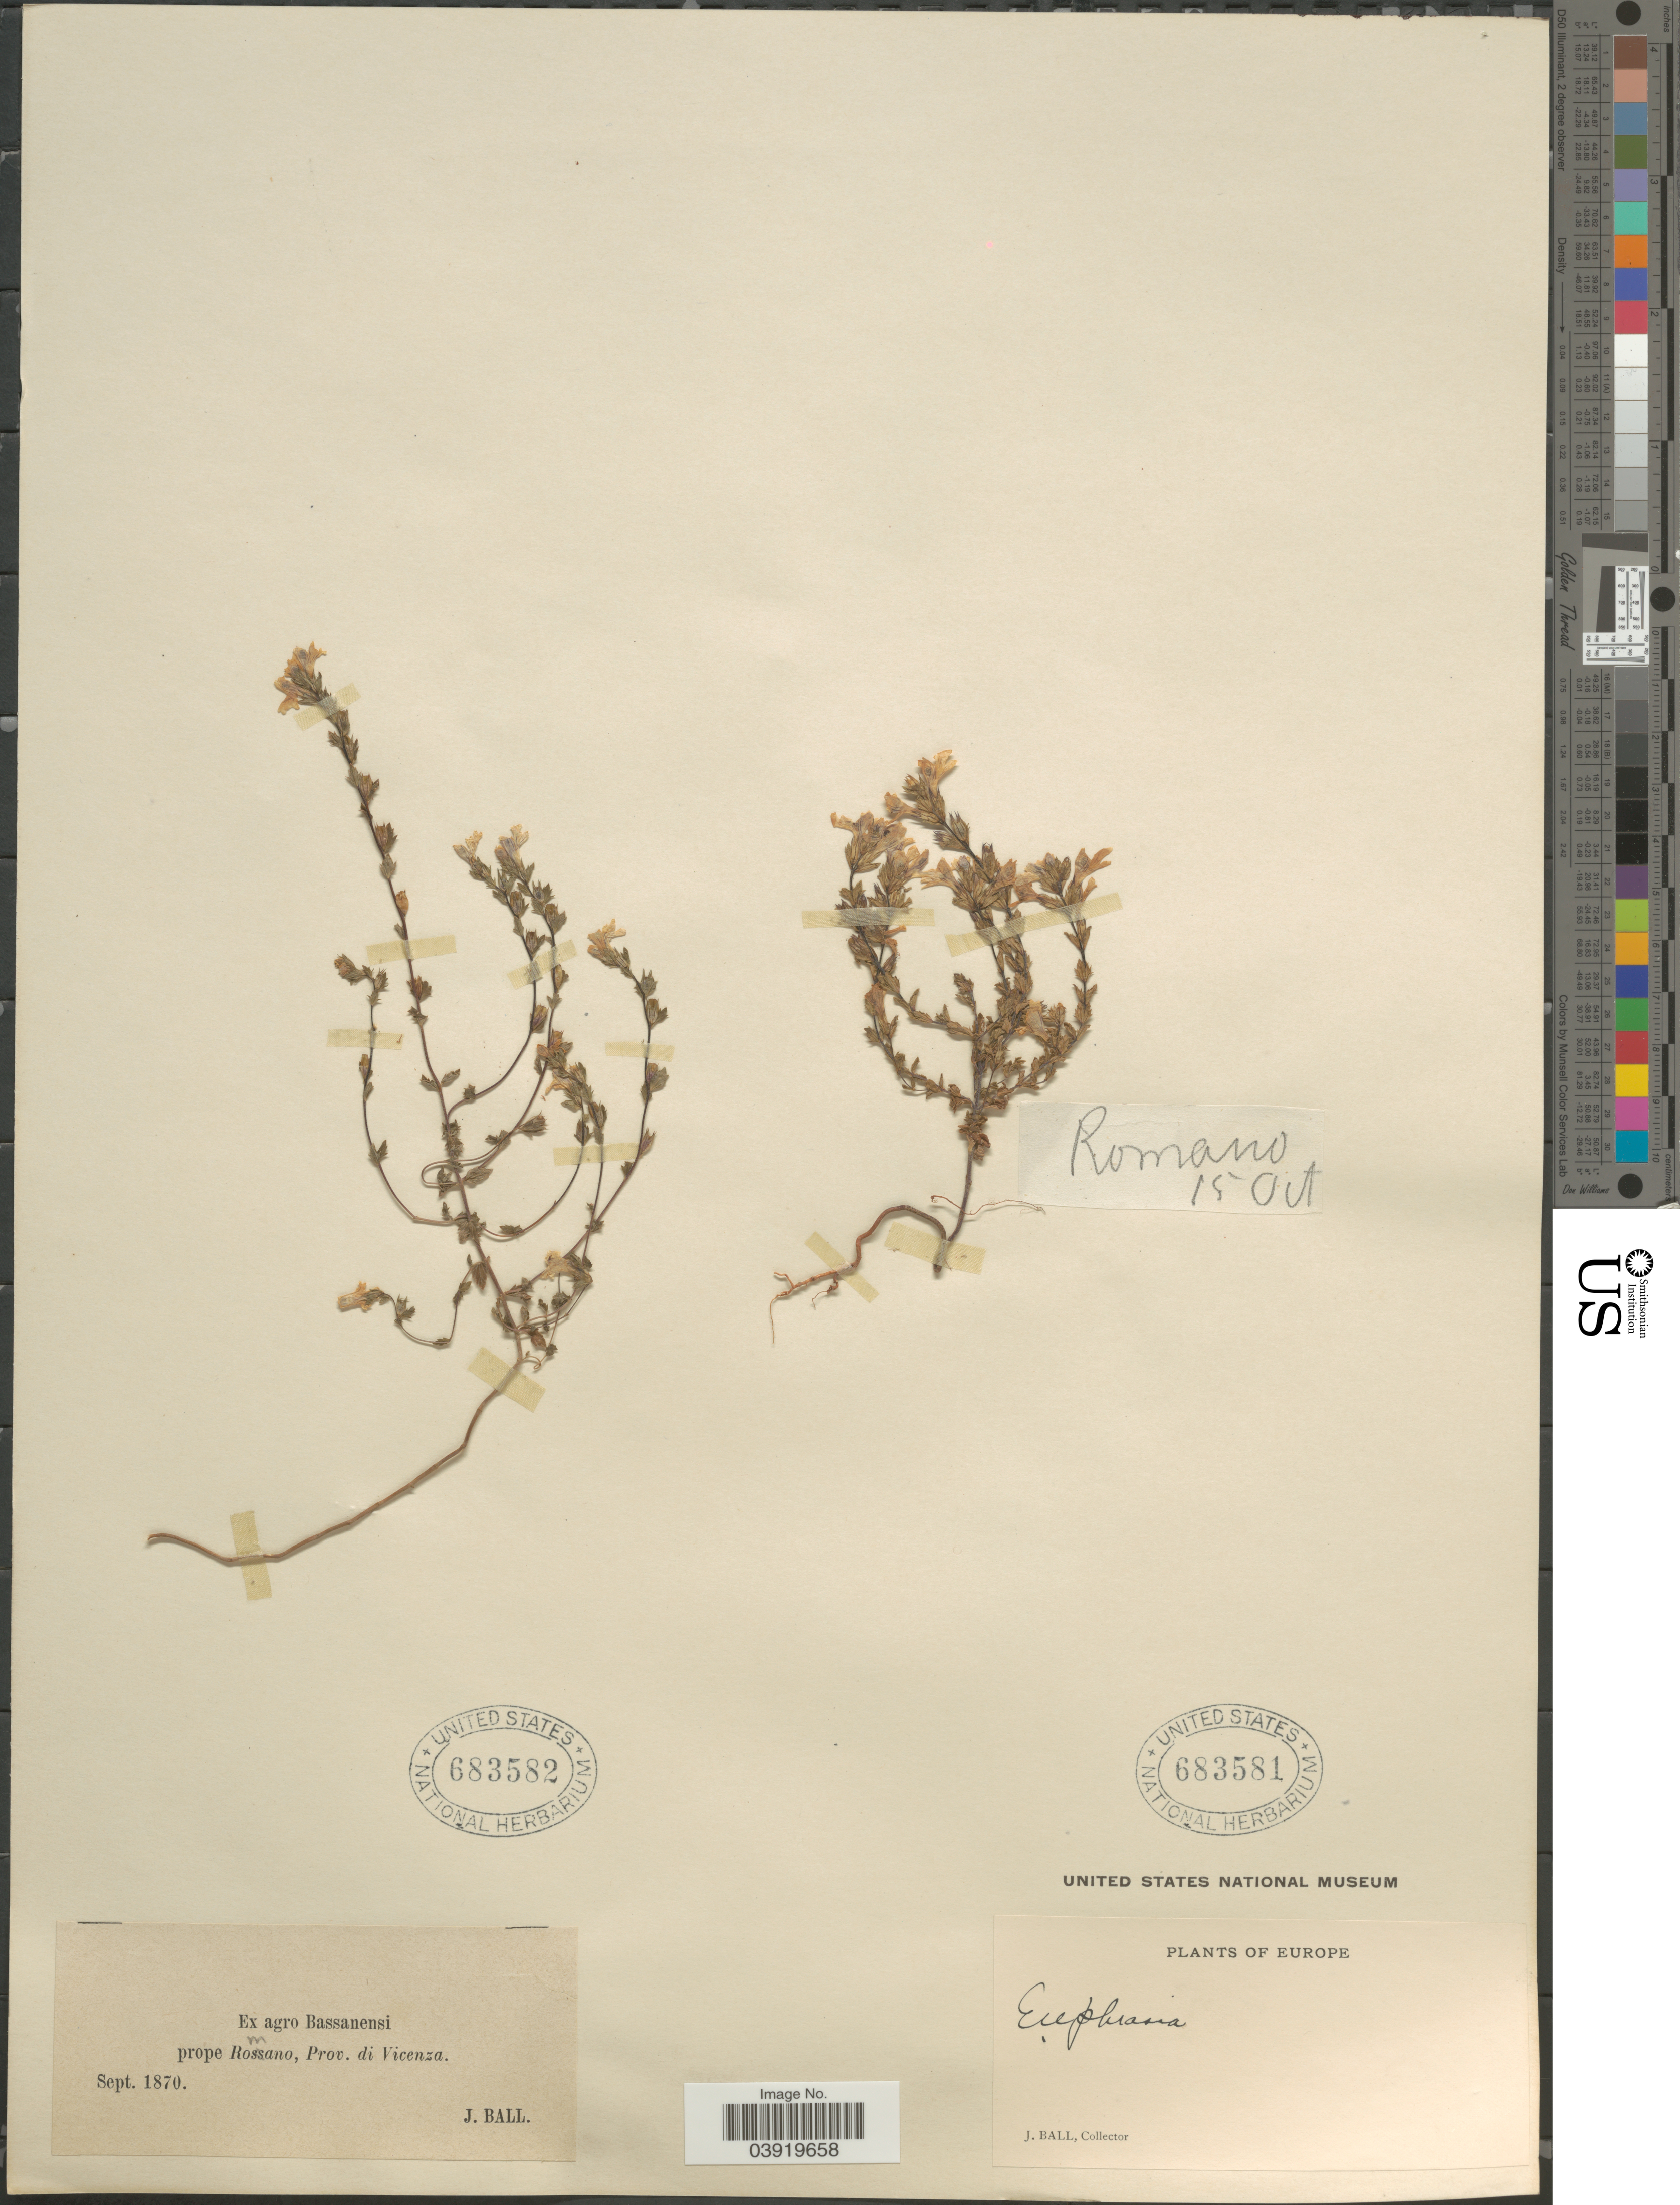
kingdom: Plantae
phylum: Tracheophyta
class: Magnoliopsida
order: Lamiales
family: Orobanchaceae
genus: Euphrasia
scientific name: Euphrasia sp.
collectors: J. Ball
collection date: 1870-09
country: Italy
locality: Ex agro Bassanensi prope Romano, Prov. di Vicenza.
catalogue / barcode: US 683582-2